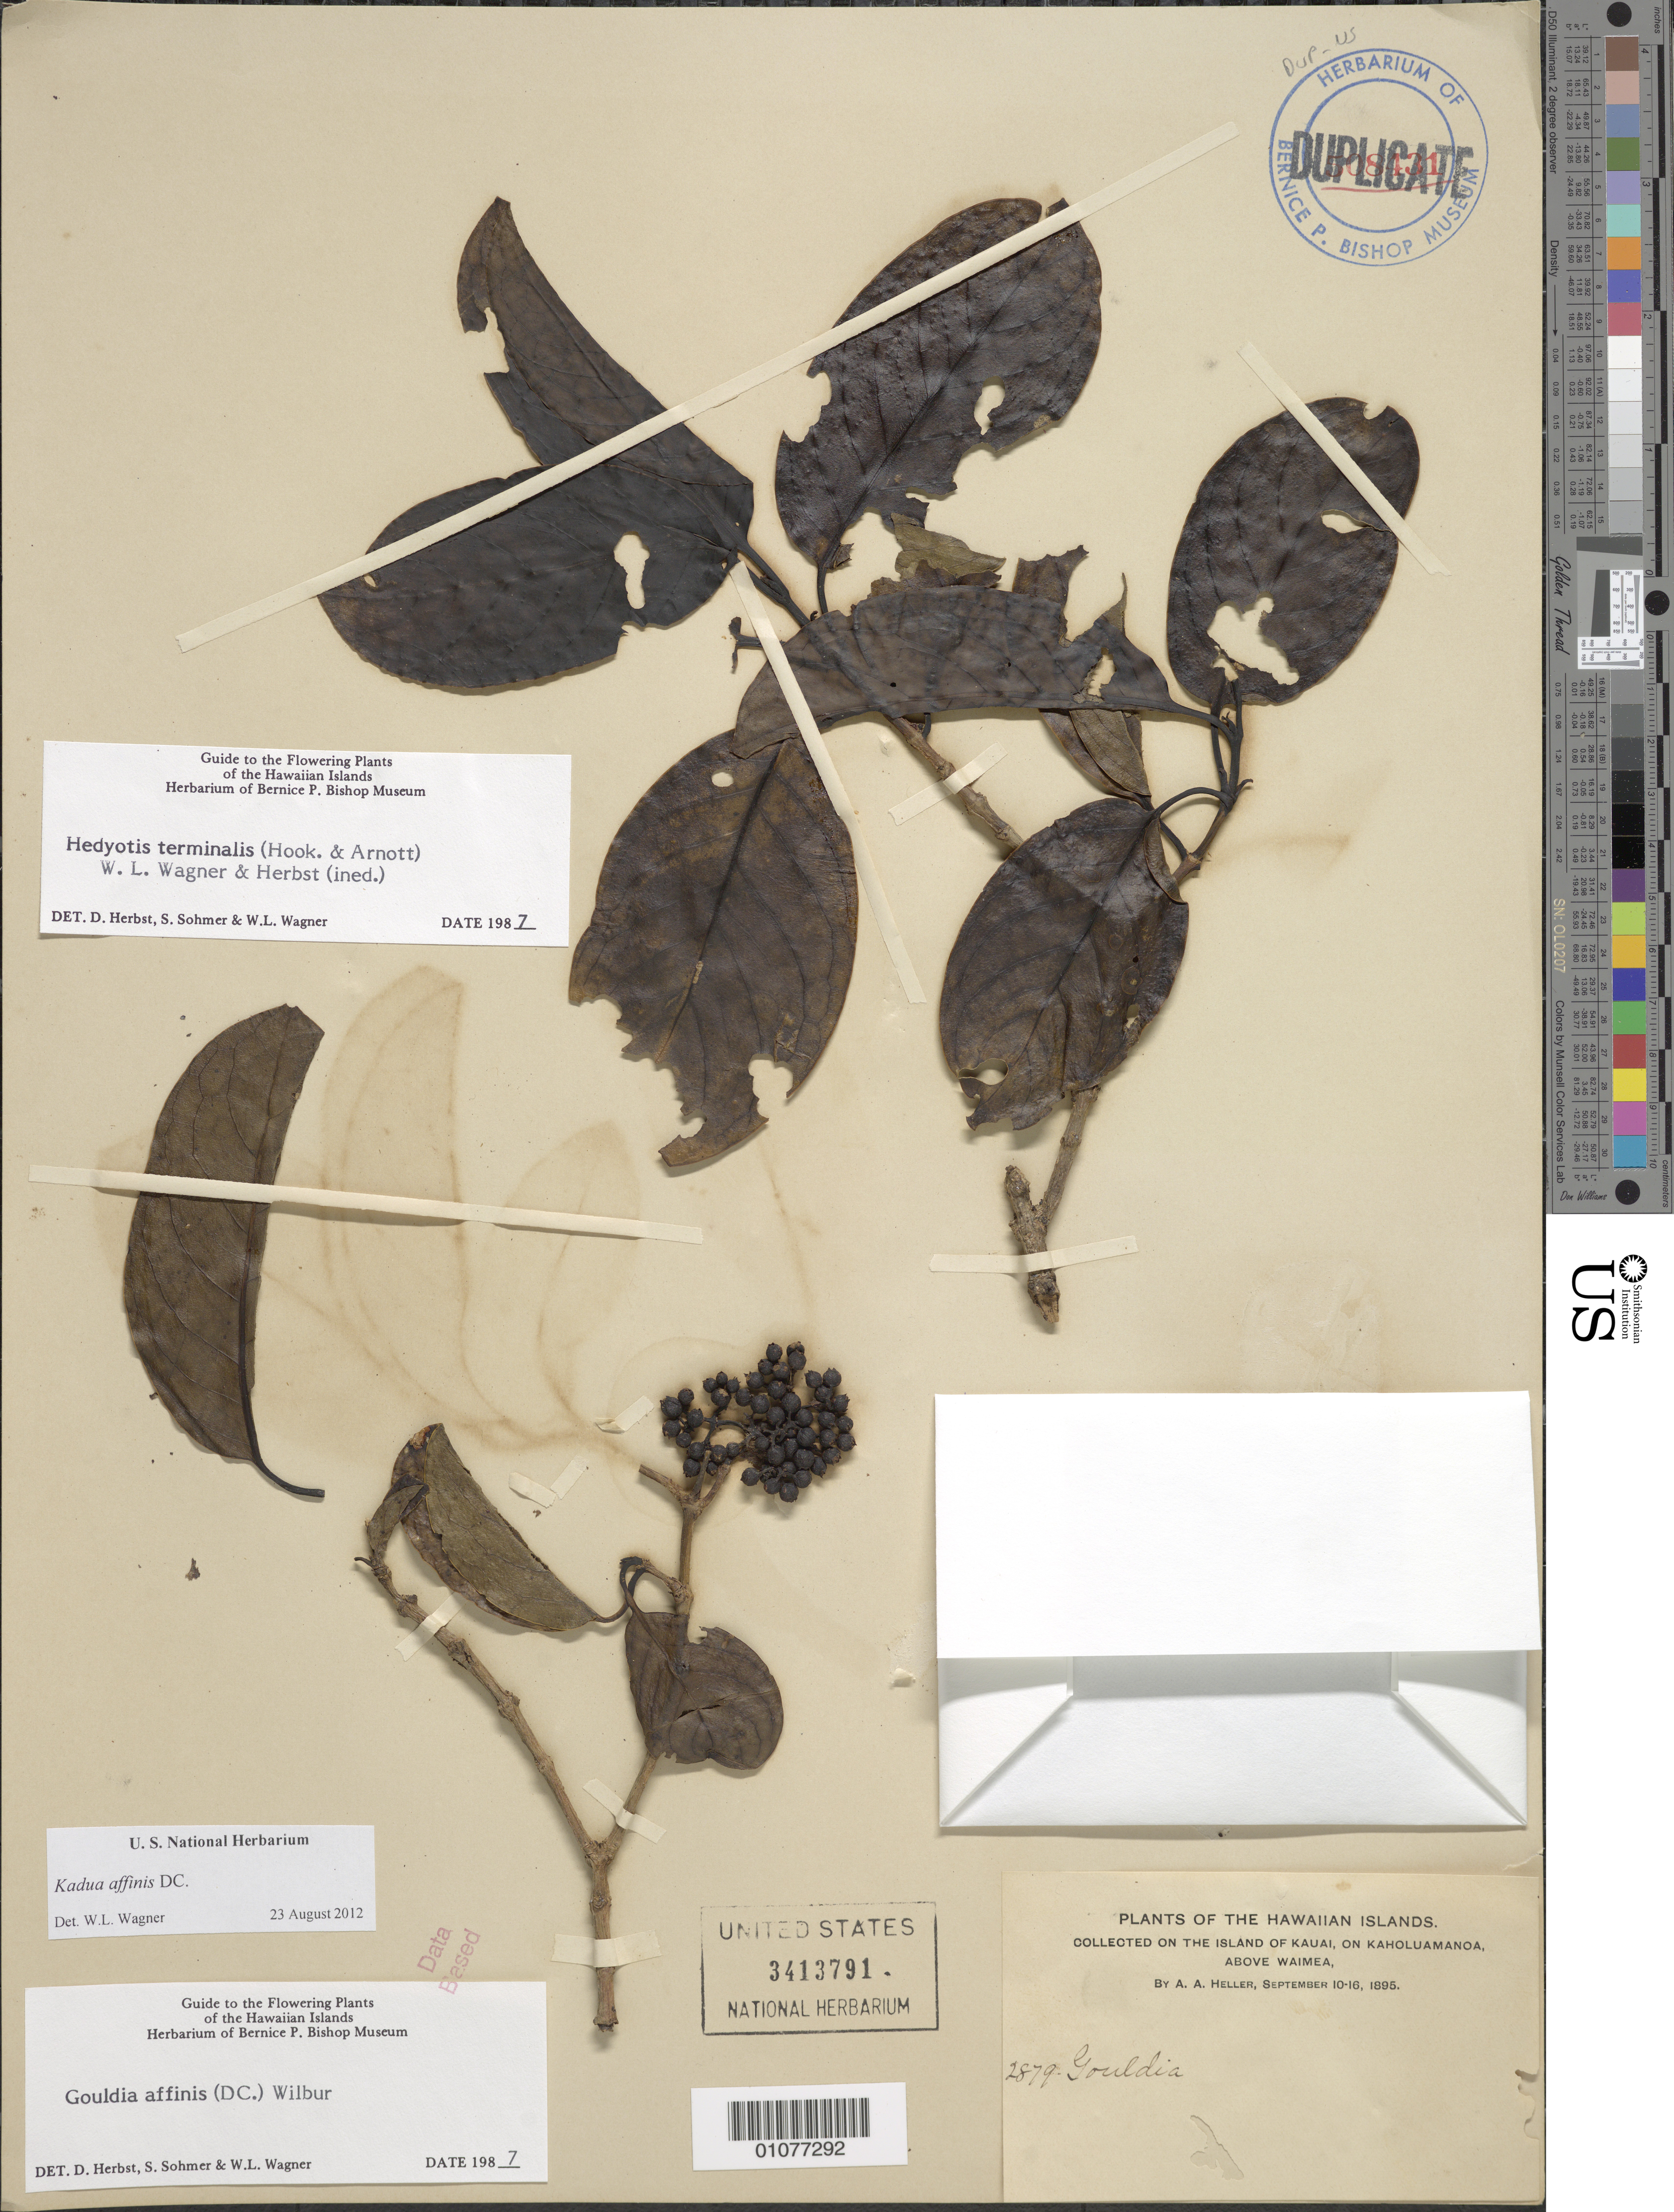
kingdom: Plantae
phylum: Tracheophyta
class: Magnoliopsida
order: Gentianales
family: Rubiaceae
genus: Kadua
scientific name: Kadua affinis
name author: DC.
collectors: A. A. Heller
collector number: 2879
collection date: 1895-09-10/1895-09-16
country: United States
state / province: Hawaii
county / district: Honolulu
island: Kaua'i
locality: on Kaholuamanoa above Waimea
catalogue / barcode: US 3413791